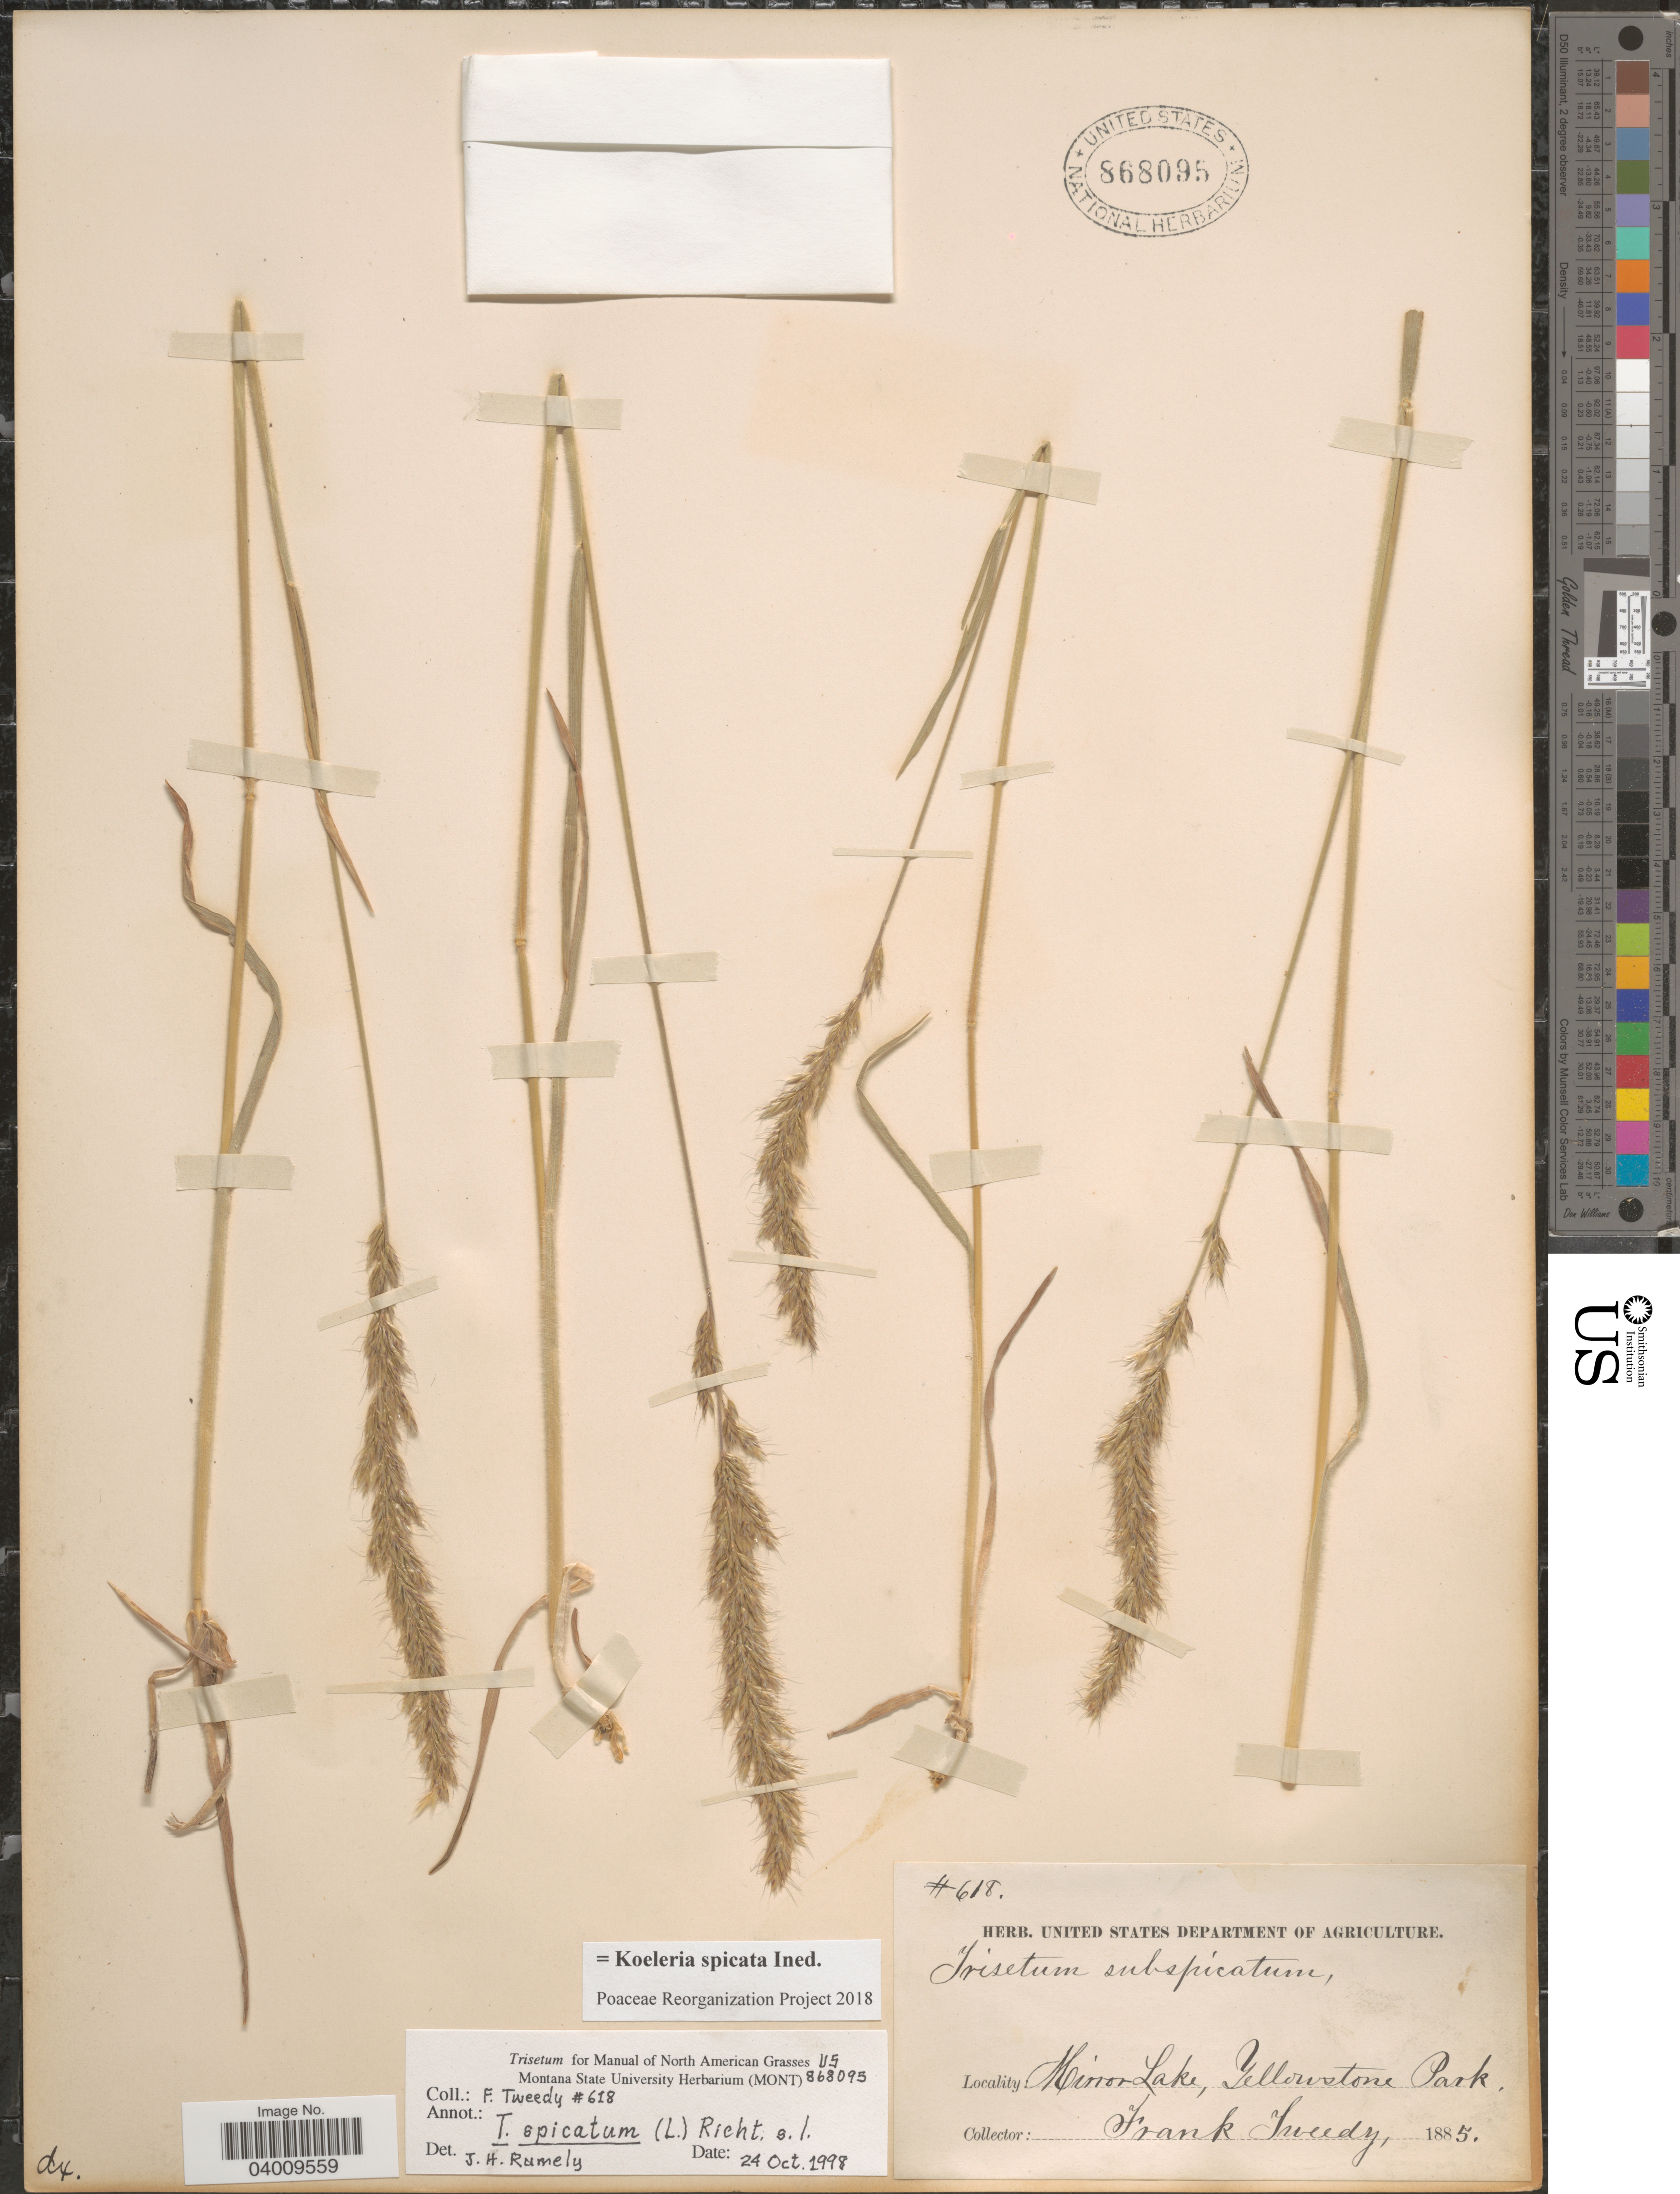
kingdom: Plantae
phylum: Tracheophyta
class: Liliopsida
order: Poales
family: Poaceae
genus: Koeleria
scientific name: Koeleria spicata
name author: (L.) Barberá et al.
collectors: F. Tweedy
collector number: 618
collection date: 1885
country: United States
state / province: Wyoming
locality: Mirror Lake, Yellowstone Park.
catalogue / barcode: US 868095